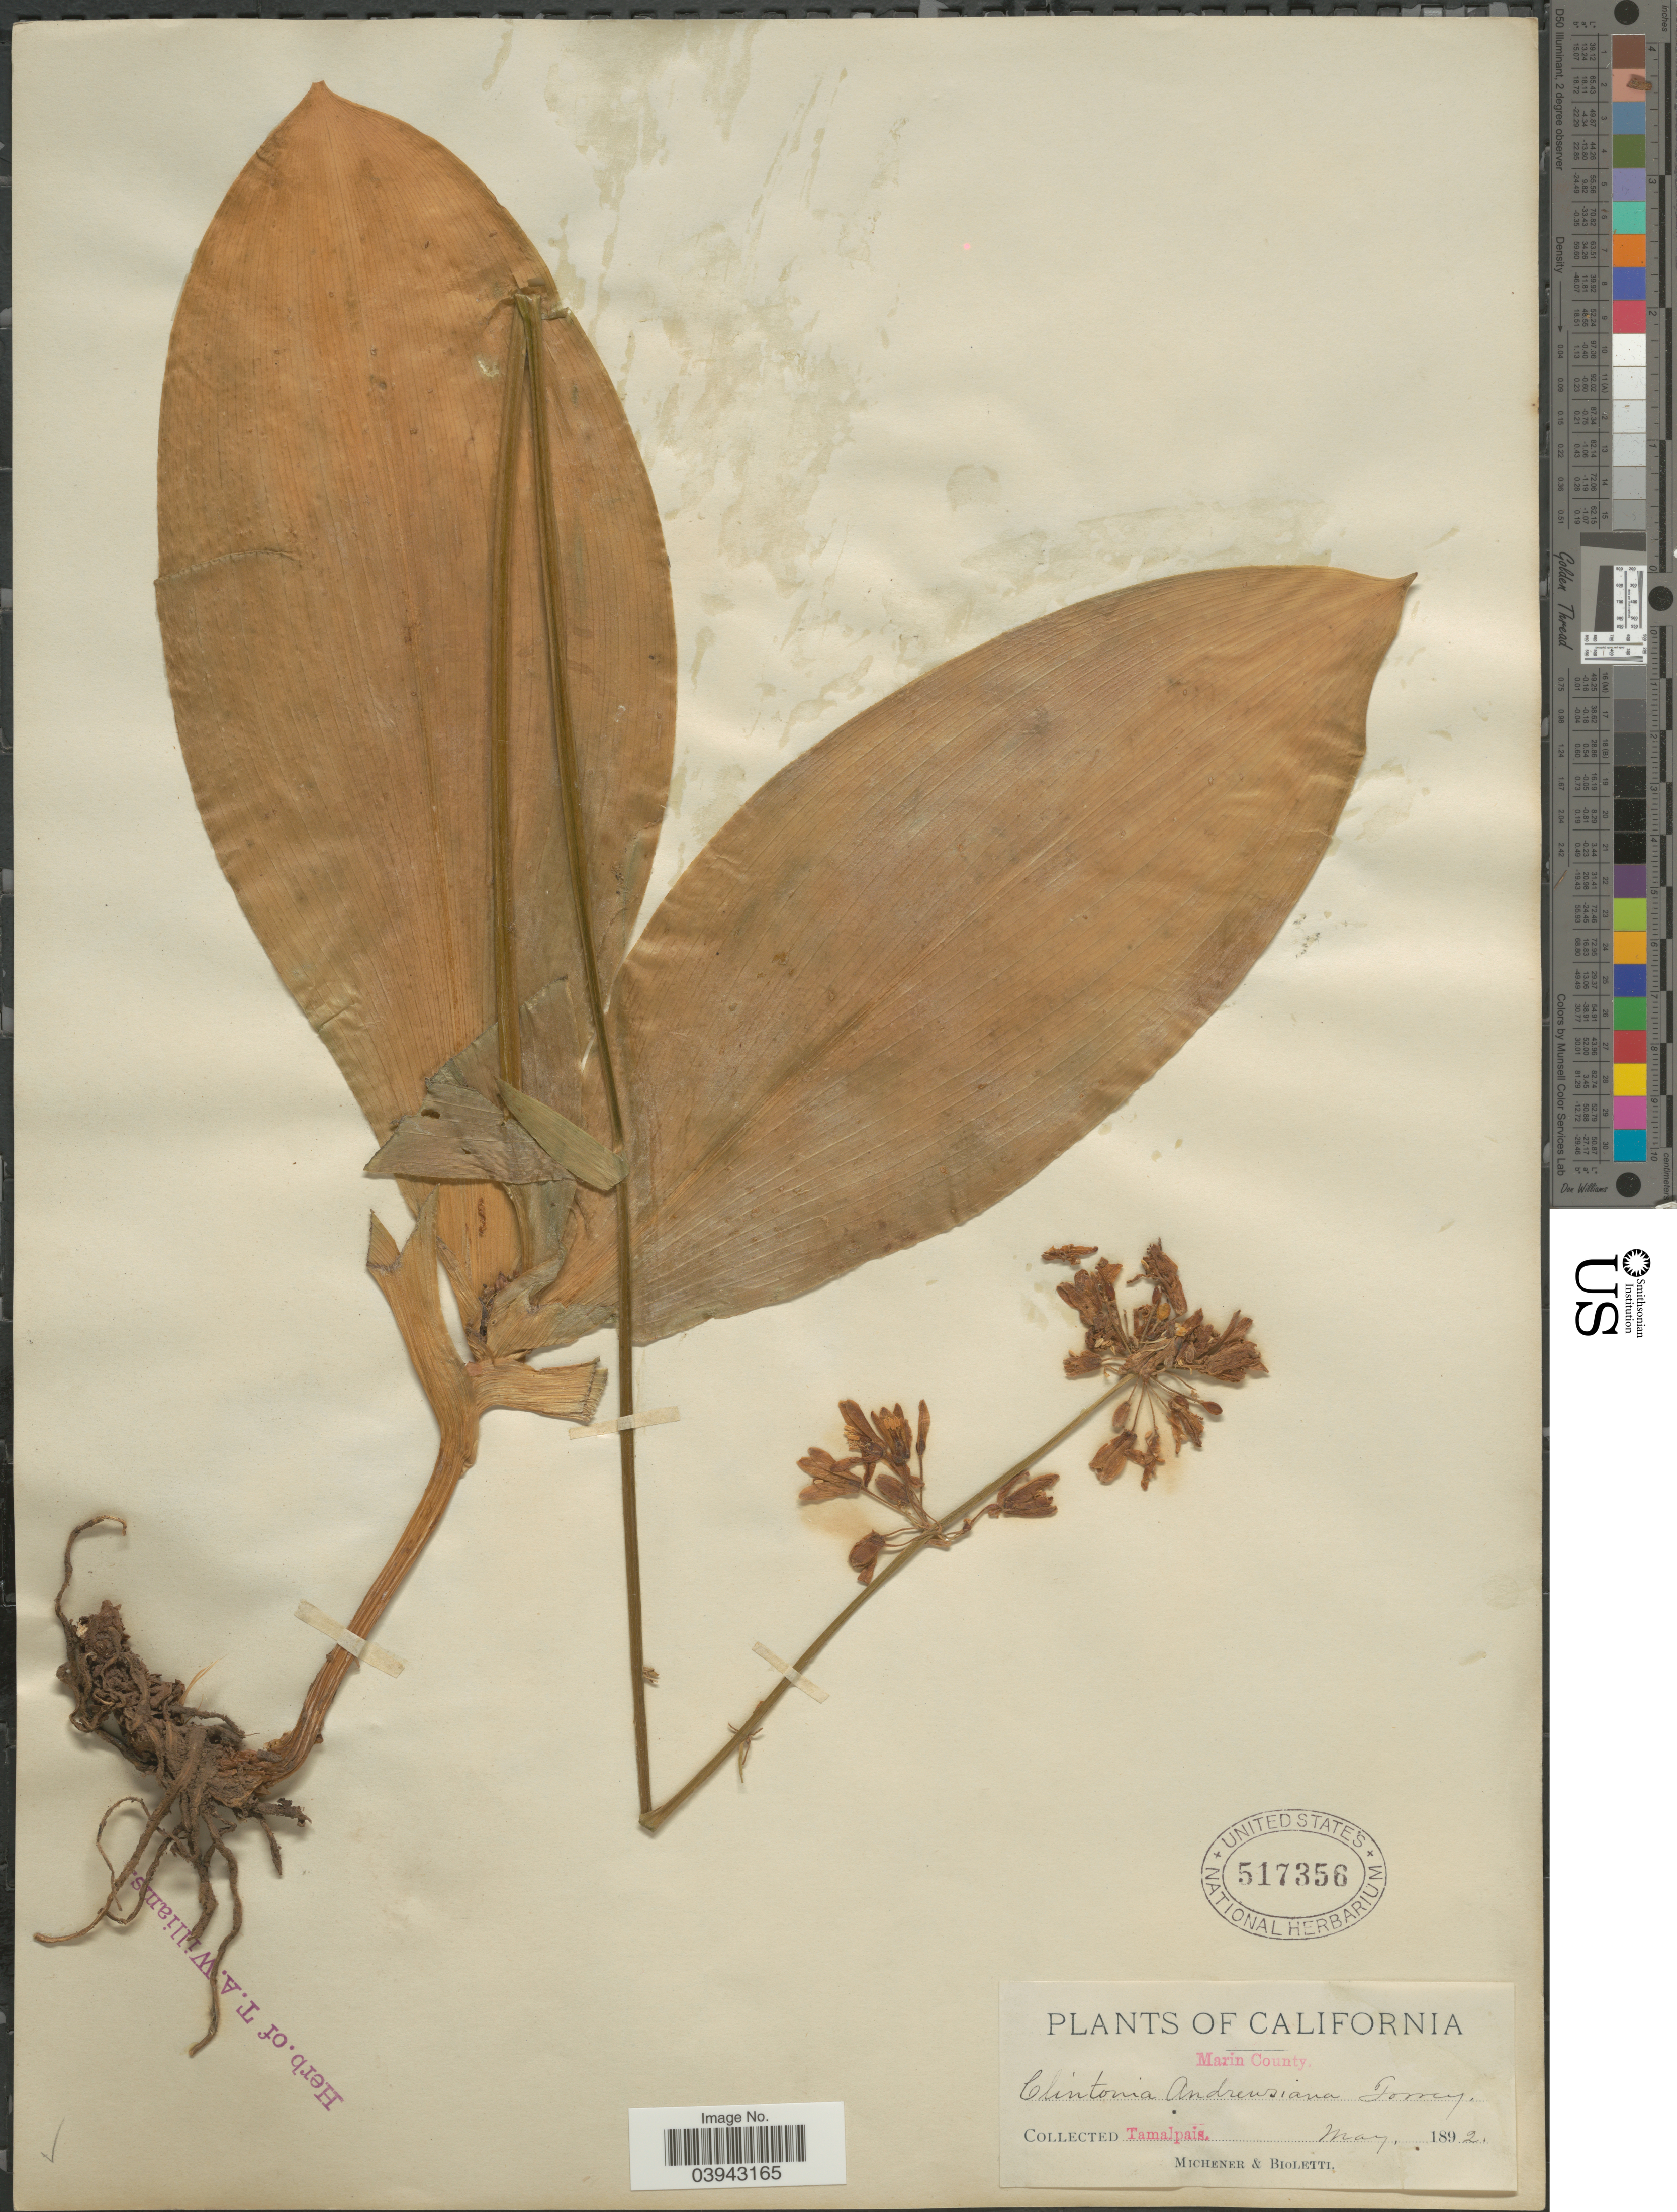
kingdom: Plantae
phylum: Tracheophyta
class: Liliopsida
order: Liliales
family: Liliaceae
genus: Clintonia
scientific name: Clintonia andrewsiana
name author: Torr.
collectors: -. Michener & -- Bioletti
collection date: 1892-05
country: United States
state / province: California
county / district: Marin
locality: Marin County. Tamalpais.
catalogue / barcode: US 517356